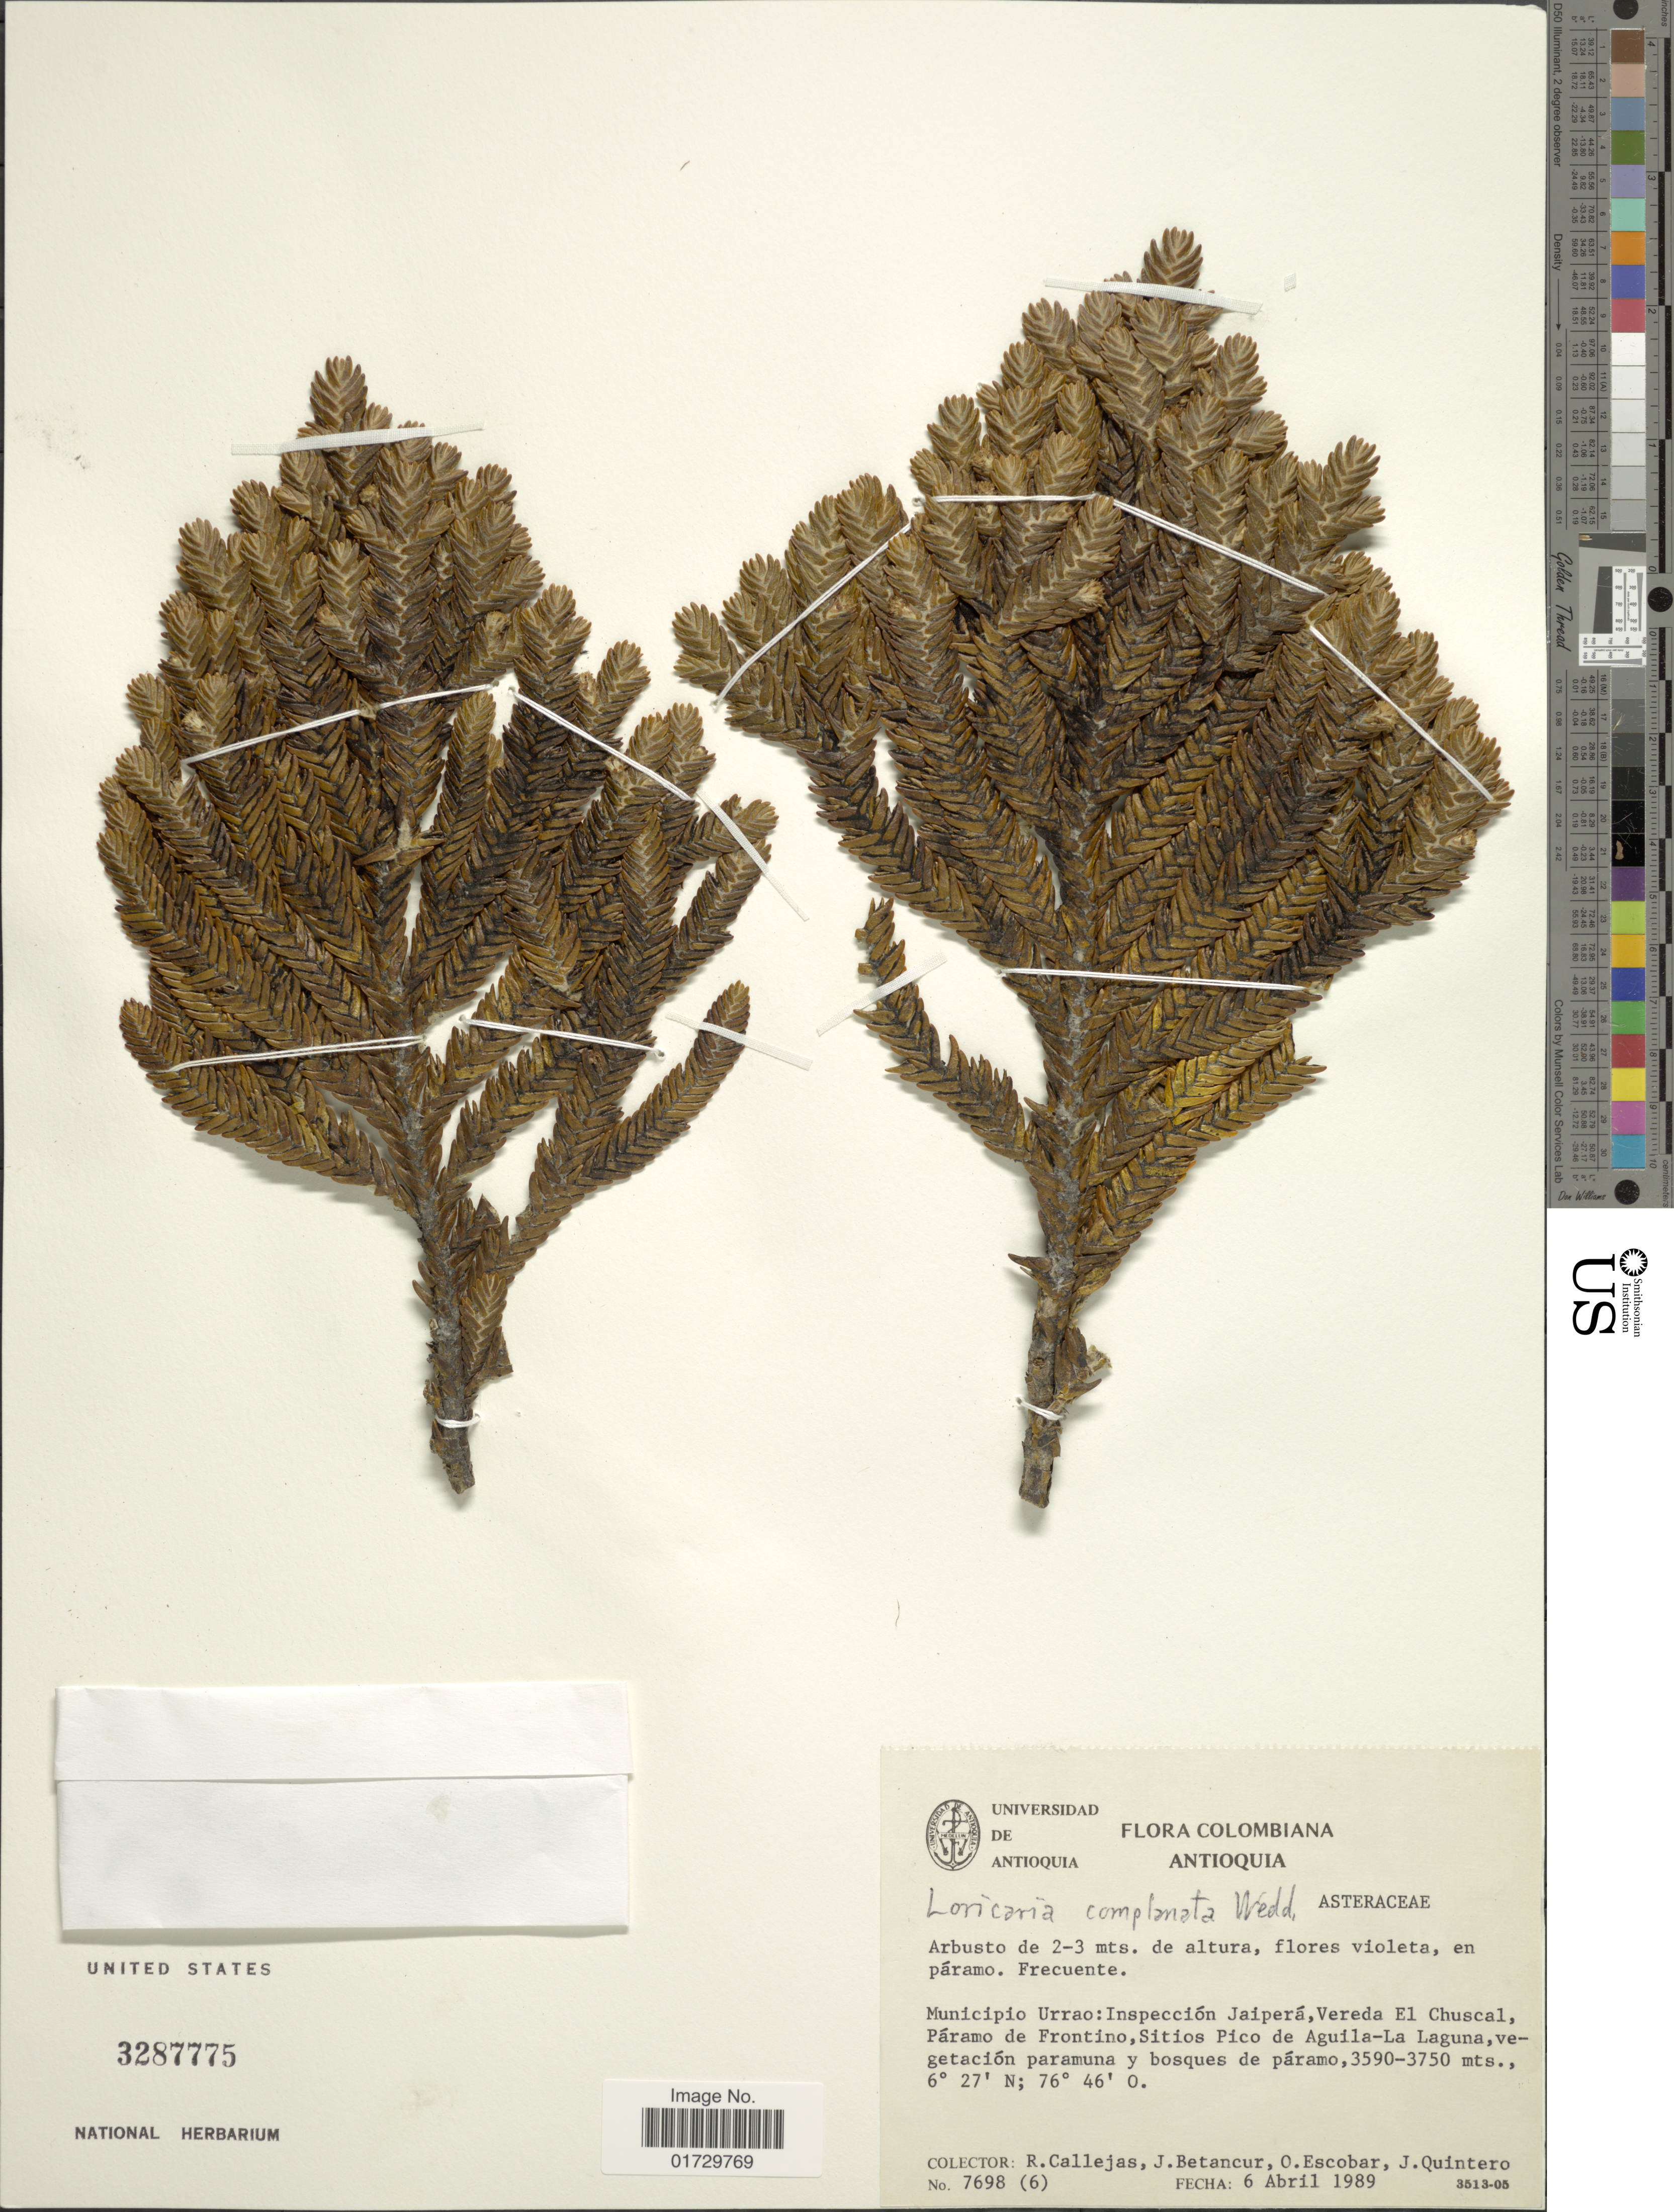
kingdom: Plantae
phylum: Tracheophyta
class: Magnoliopsida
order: Asterales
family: Asteraceae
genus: Loricaria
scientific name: Loricaria complanata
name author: (Sch. Bip.) Wedd.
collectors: R. Callejas, J. Betancur, O. D. Escobar & J. Quintero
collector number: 7698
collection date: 1989-04-06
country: Colombia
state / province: Antioquia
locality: Muncipio Urrao: Inspeccion Jaipero, Vereda El Chuscal, Paramo de Frontino, Sitios Pico de Aguila-La Laguna, vegetacion paramuna y bosques de paramo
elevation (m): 3590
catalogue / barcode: US 3287775